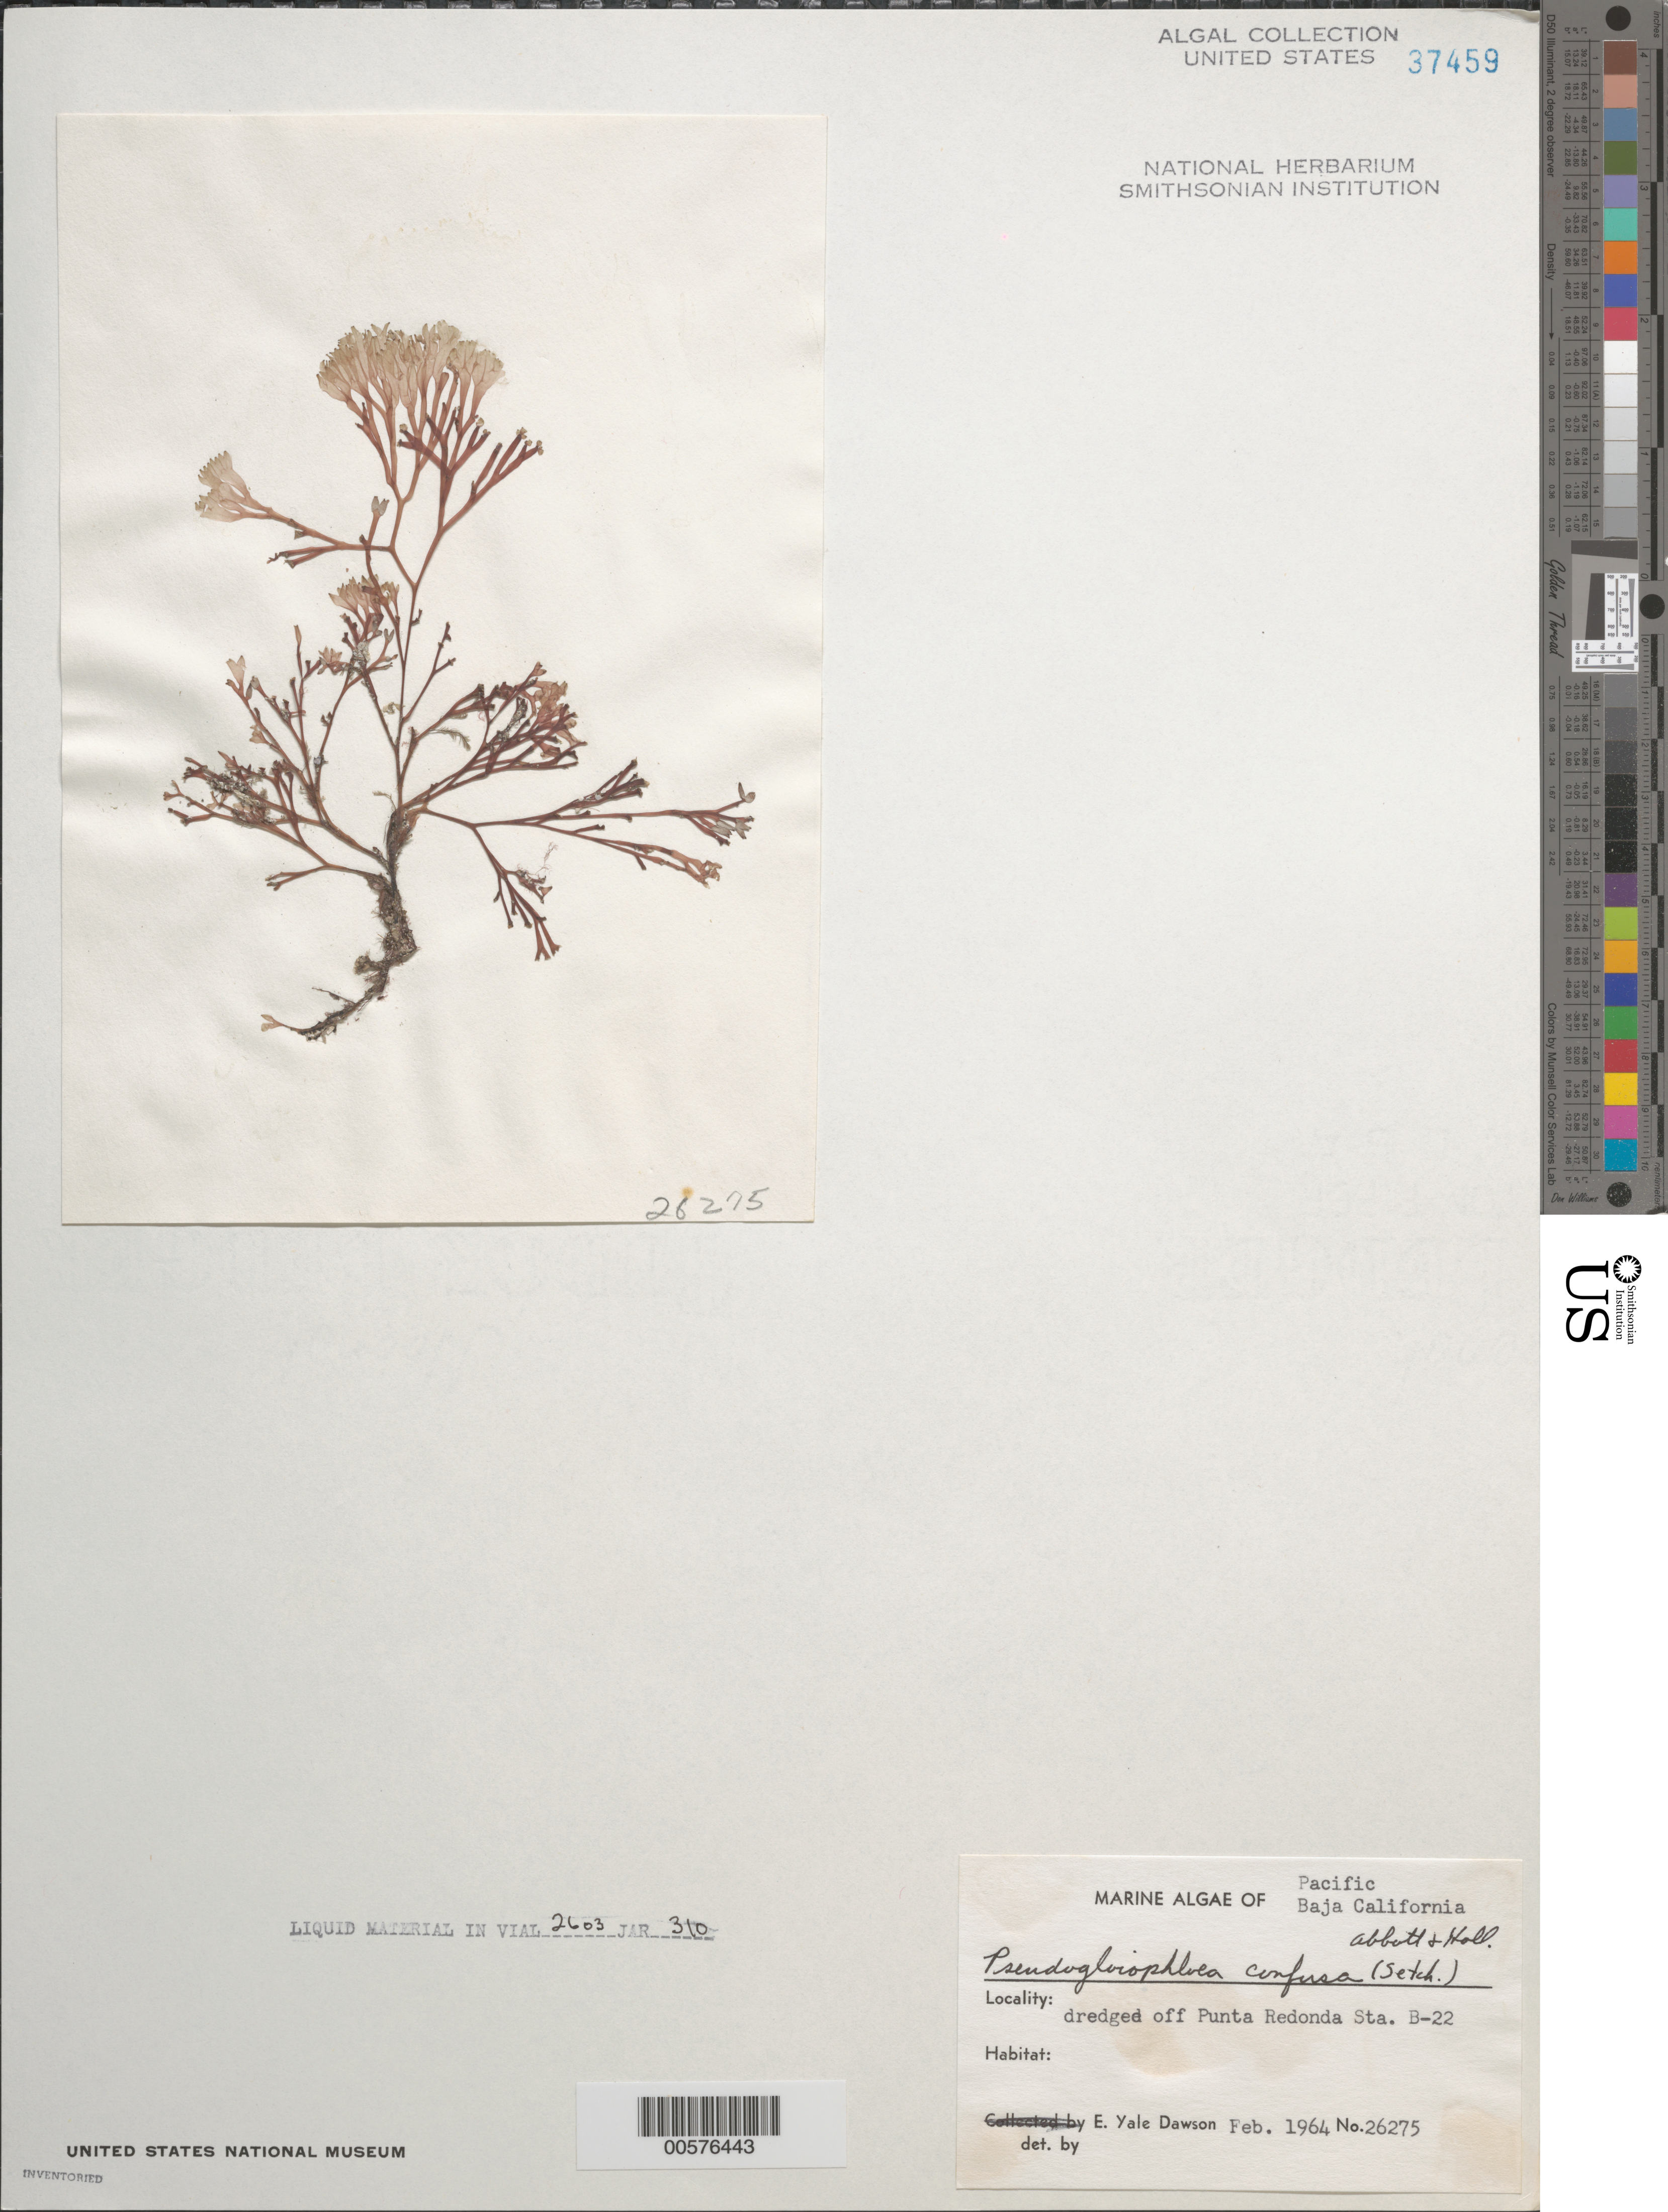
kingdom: Plantae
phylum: Rhodophyta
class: Florideophyceae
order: Nemaliales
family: Scinaiaceae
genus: Scinaia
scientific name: Scinaia confusa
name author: (Setch.) Huisman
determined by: Algae name updating Project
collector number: EYD 26275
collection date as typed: Feb 1964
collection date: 1964-02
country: Mexico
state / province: Baja California Sur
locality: Off Punta Redondo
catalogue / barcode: US 37459